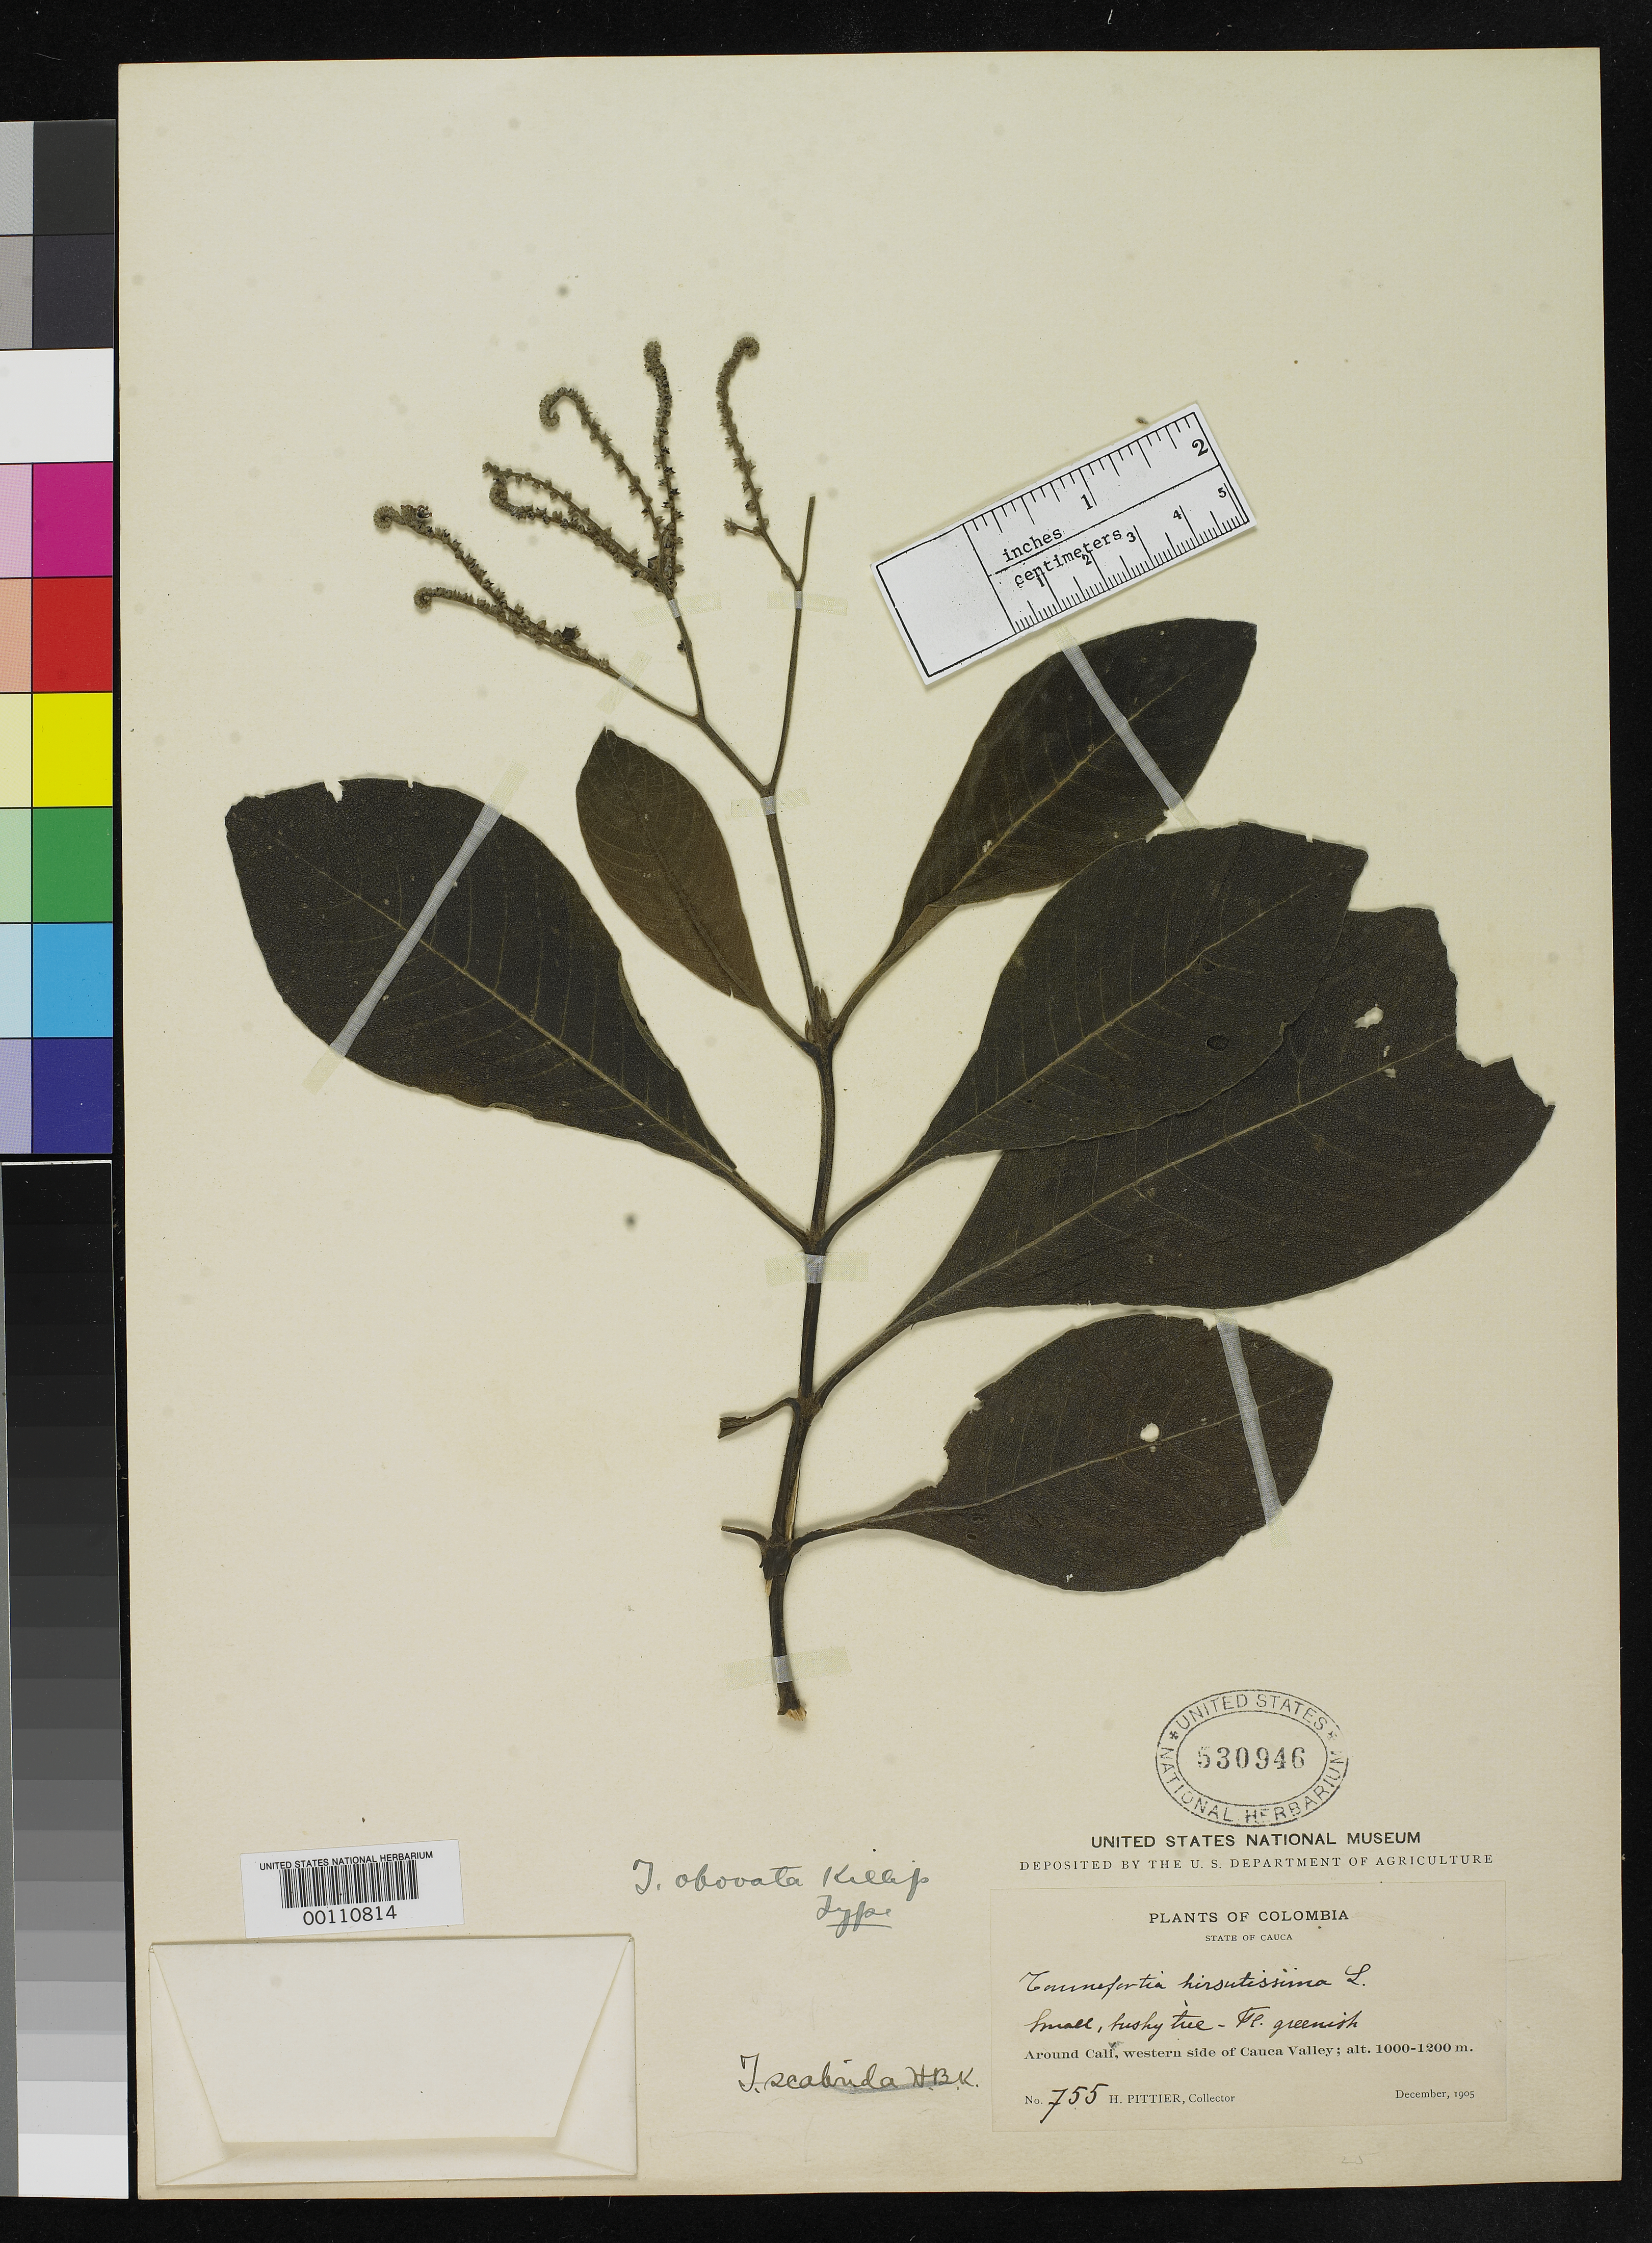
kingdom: Plantae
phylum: Tracheophyta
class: Magnoliopsida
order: Boraginales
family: Heliotropiaceae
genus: Tournefortia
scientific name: Tournefortia obovata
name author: Killip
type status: Holotype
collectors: H. F. Pittier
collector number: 755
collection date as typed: Dec 1905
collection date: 1905-12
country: Colombia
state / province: Valle del Cauca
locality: Around Cali, western side of Cauca Valley.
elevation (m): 1000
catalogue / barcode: US 530946